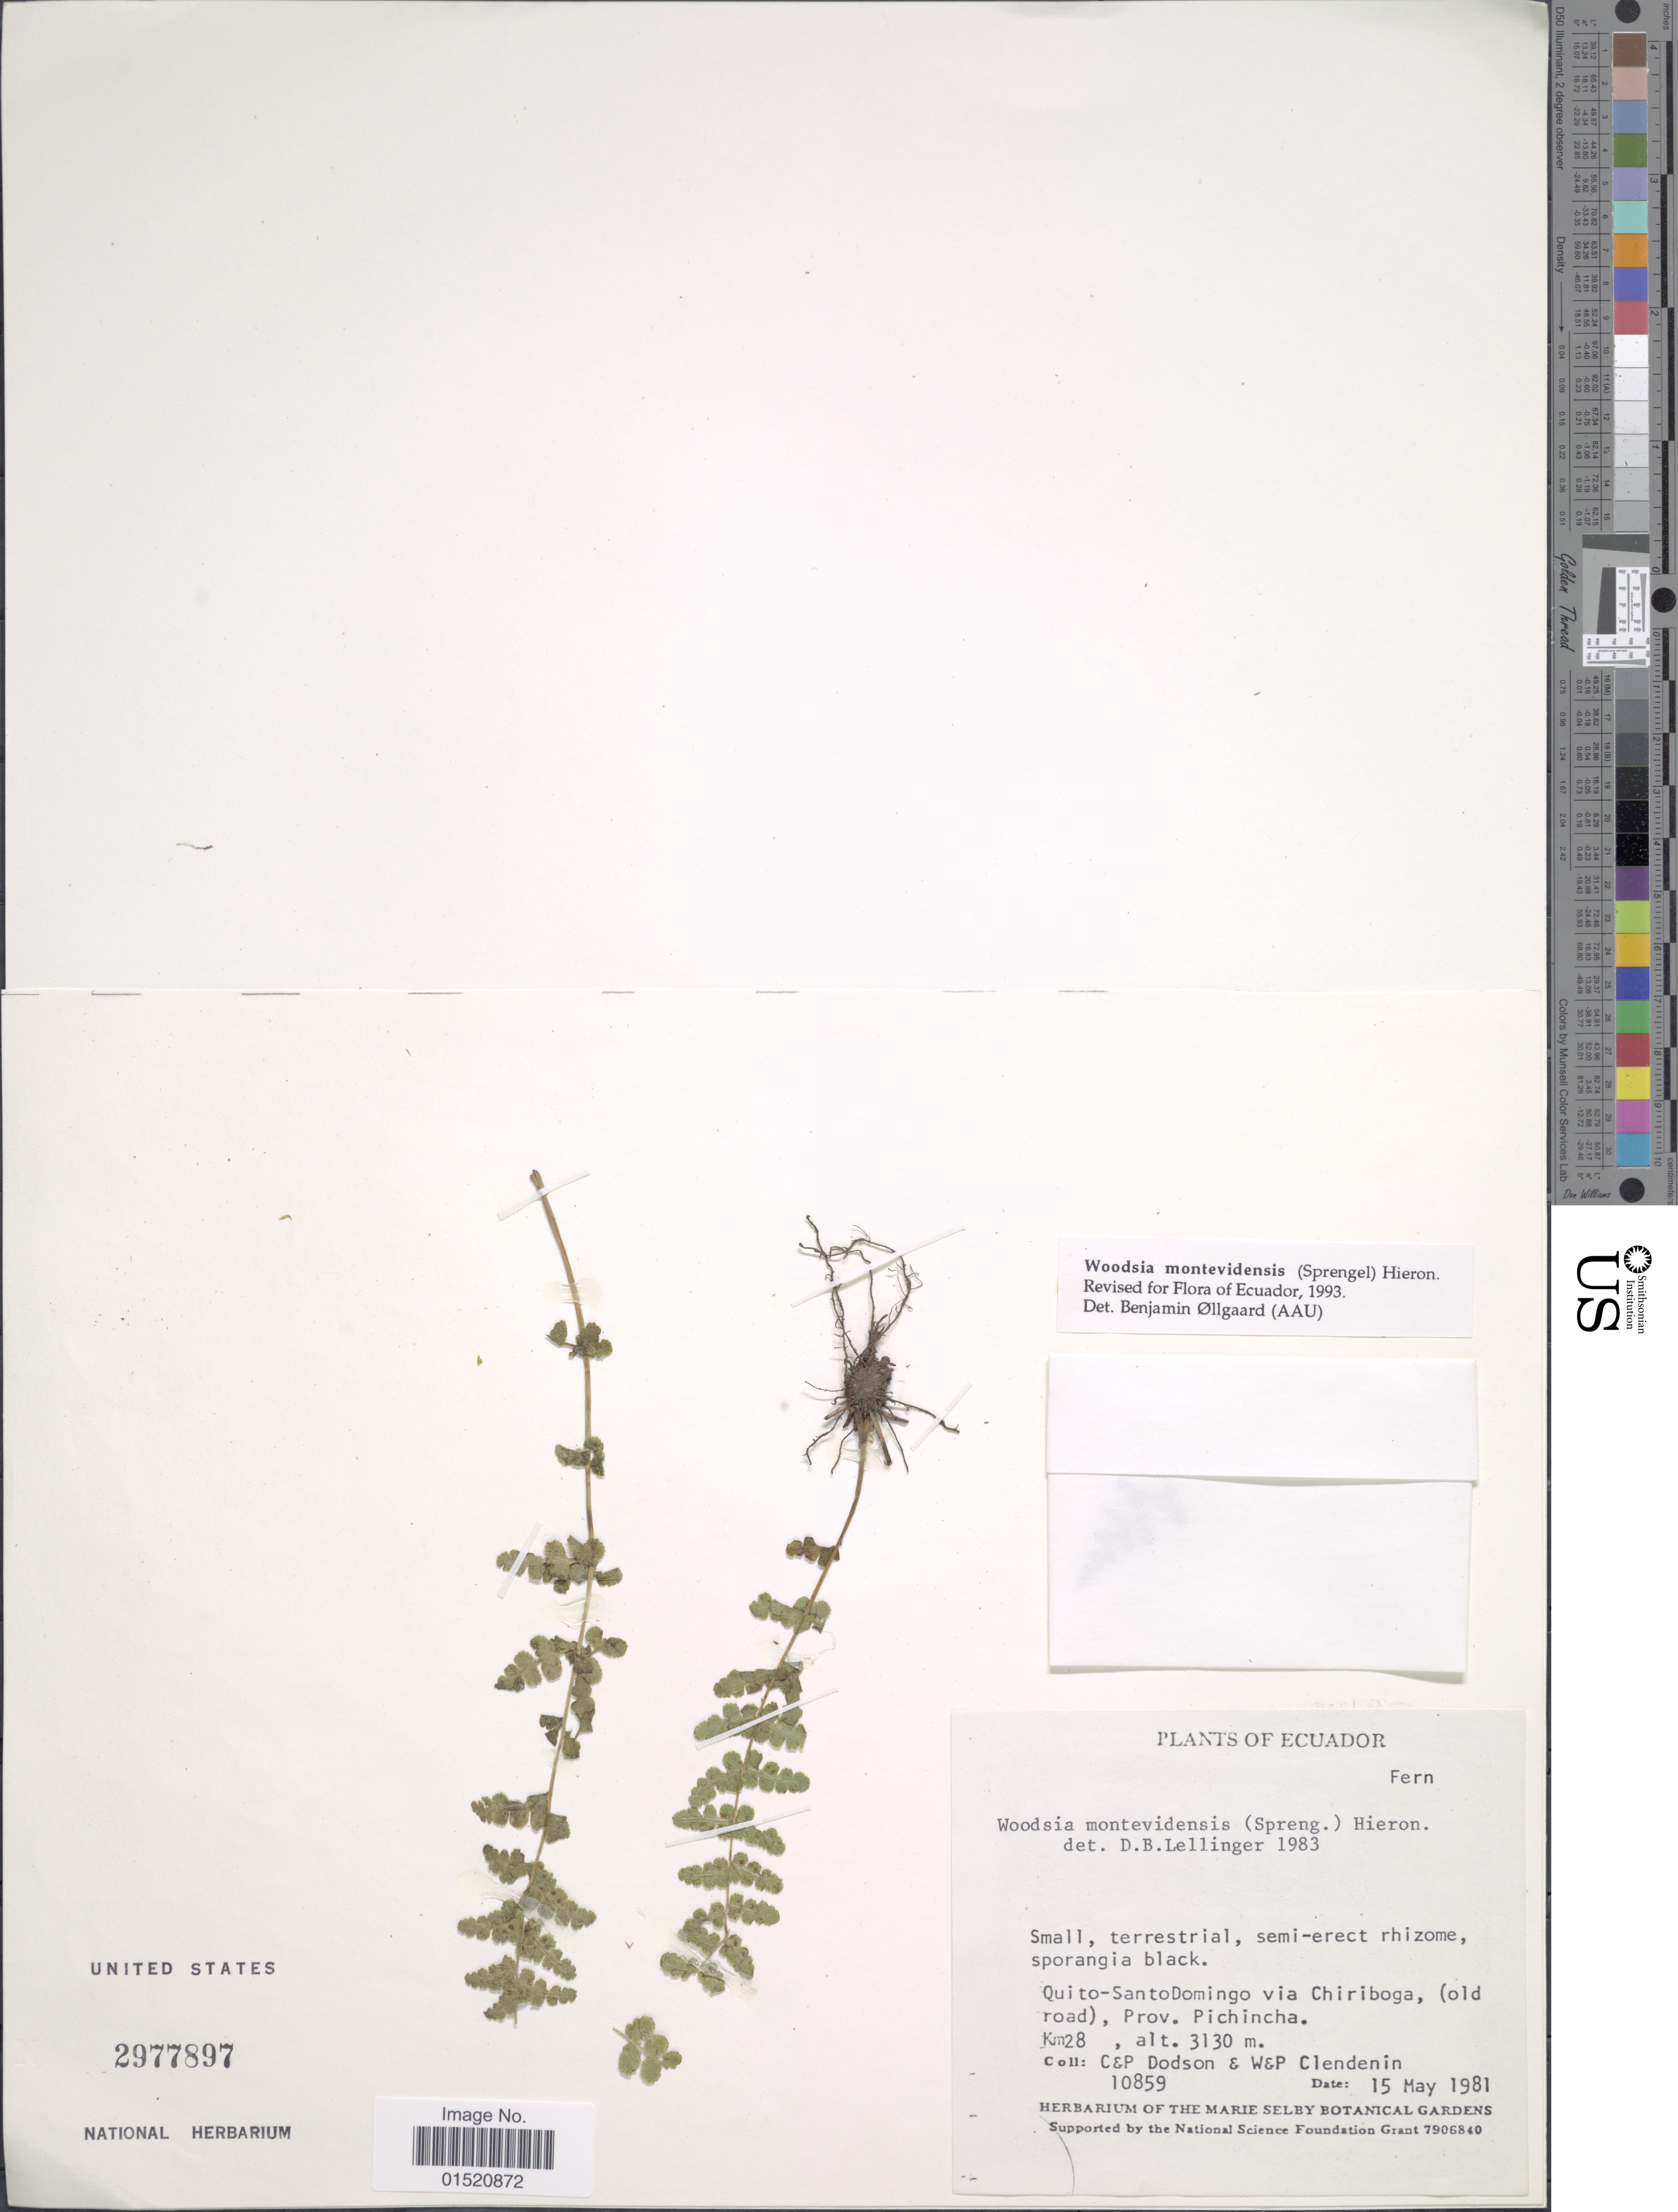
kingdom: Plantae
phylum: Tracheophyta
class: Polypodiopsida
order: Polypodiales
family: Woodsiaceae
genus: Woodsia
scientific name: Woodsia montevidensis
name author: (Spreng.) Hieron.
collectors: C. Dodson, P. M. Dodson, W. Clendenin & P. Clendenin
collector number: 10859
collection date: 1981-05-15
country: Ecuador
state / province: Pichincha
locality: Quito-SantoDomingo via Chiriboga, (old road)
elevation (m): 3130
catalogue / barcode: US 2977897